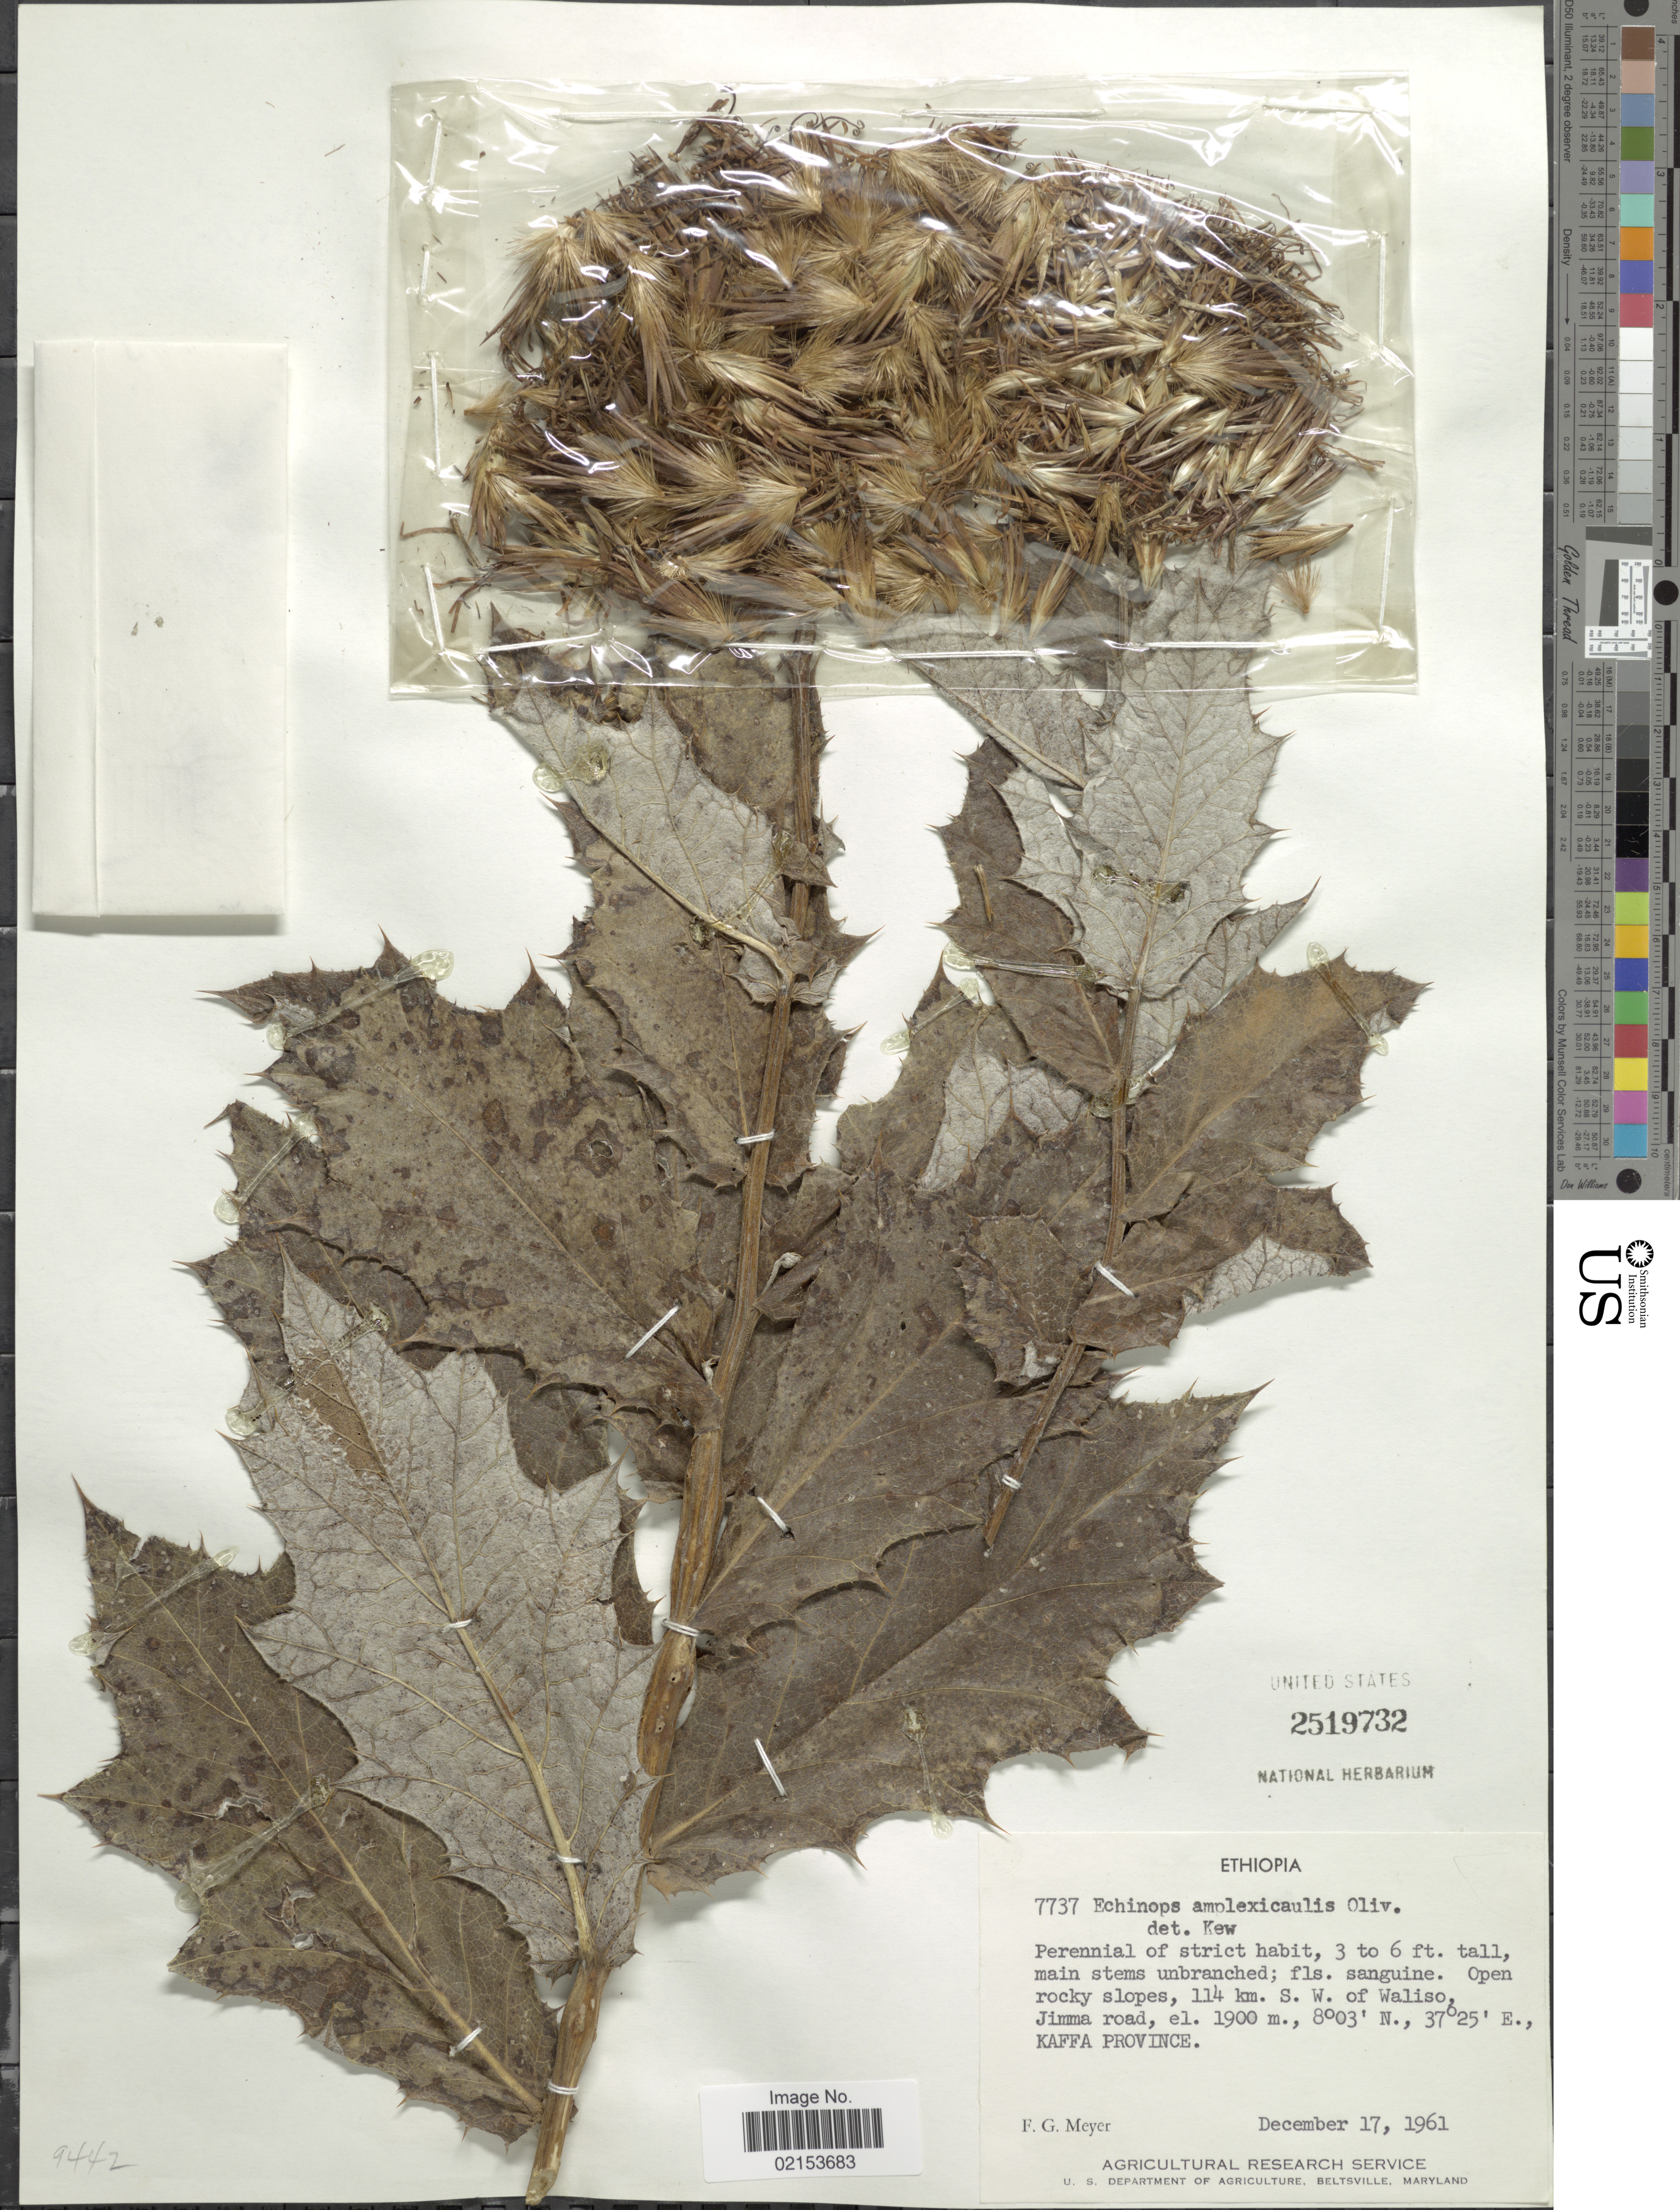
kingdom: Plantae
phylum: Tracheophyta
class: Magnoliopsida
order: Asterales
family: Asteraceae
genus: Echinops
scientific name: Echinops amplexicaulis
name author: Oliv.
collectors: F. G. Meyer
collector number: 7737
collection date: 1961-12-17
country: Ethiopia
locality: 114 km. S.W. of waliso, Jimma road, Kaffa province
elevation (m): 1900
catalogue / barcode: US 2519732